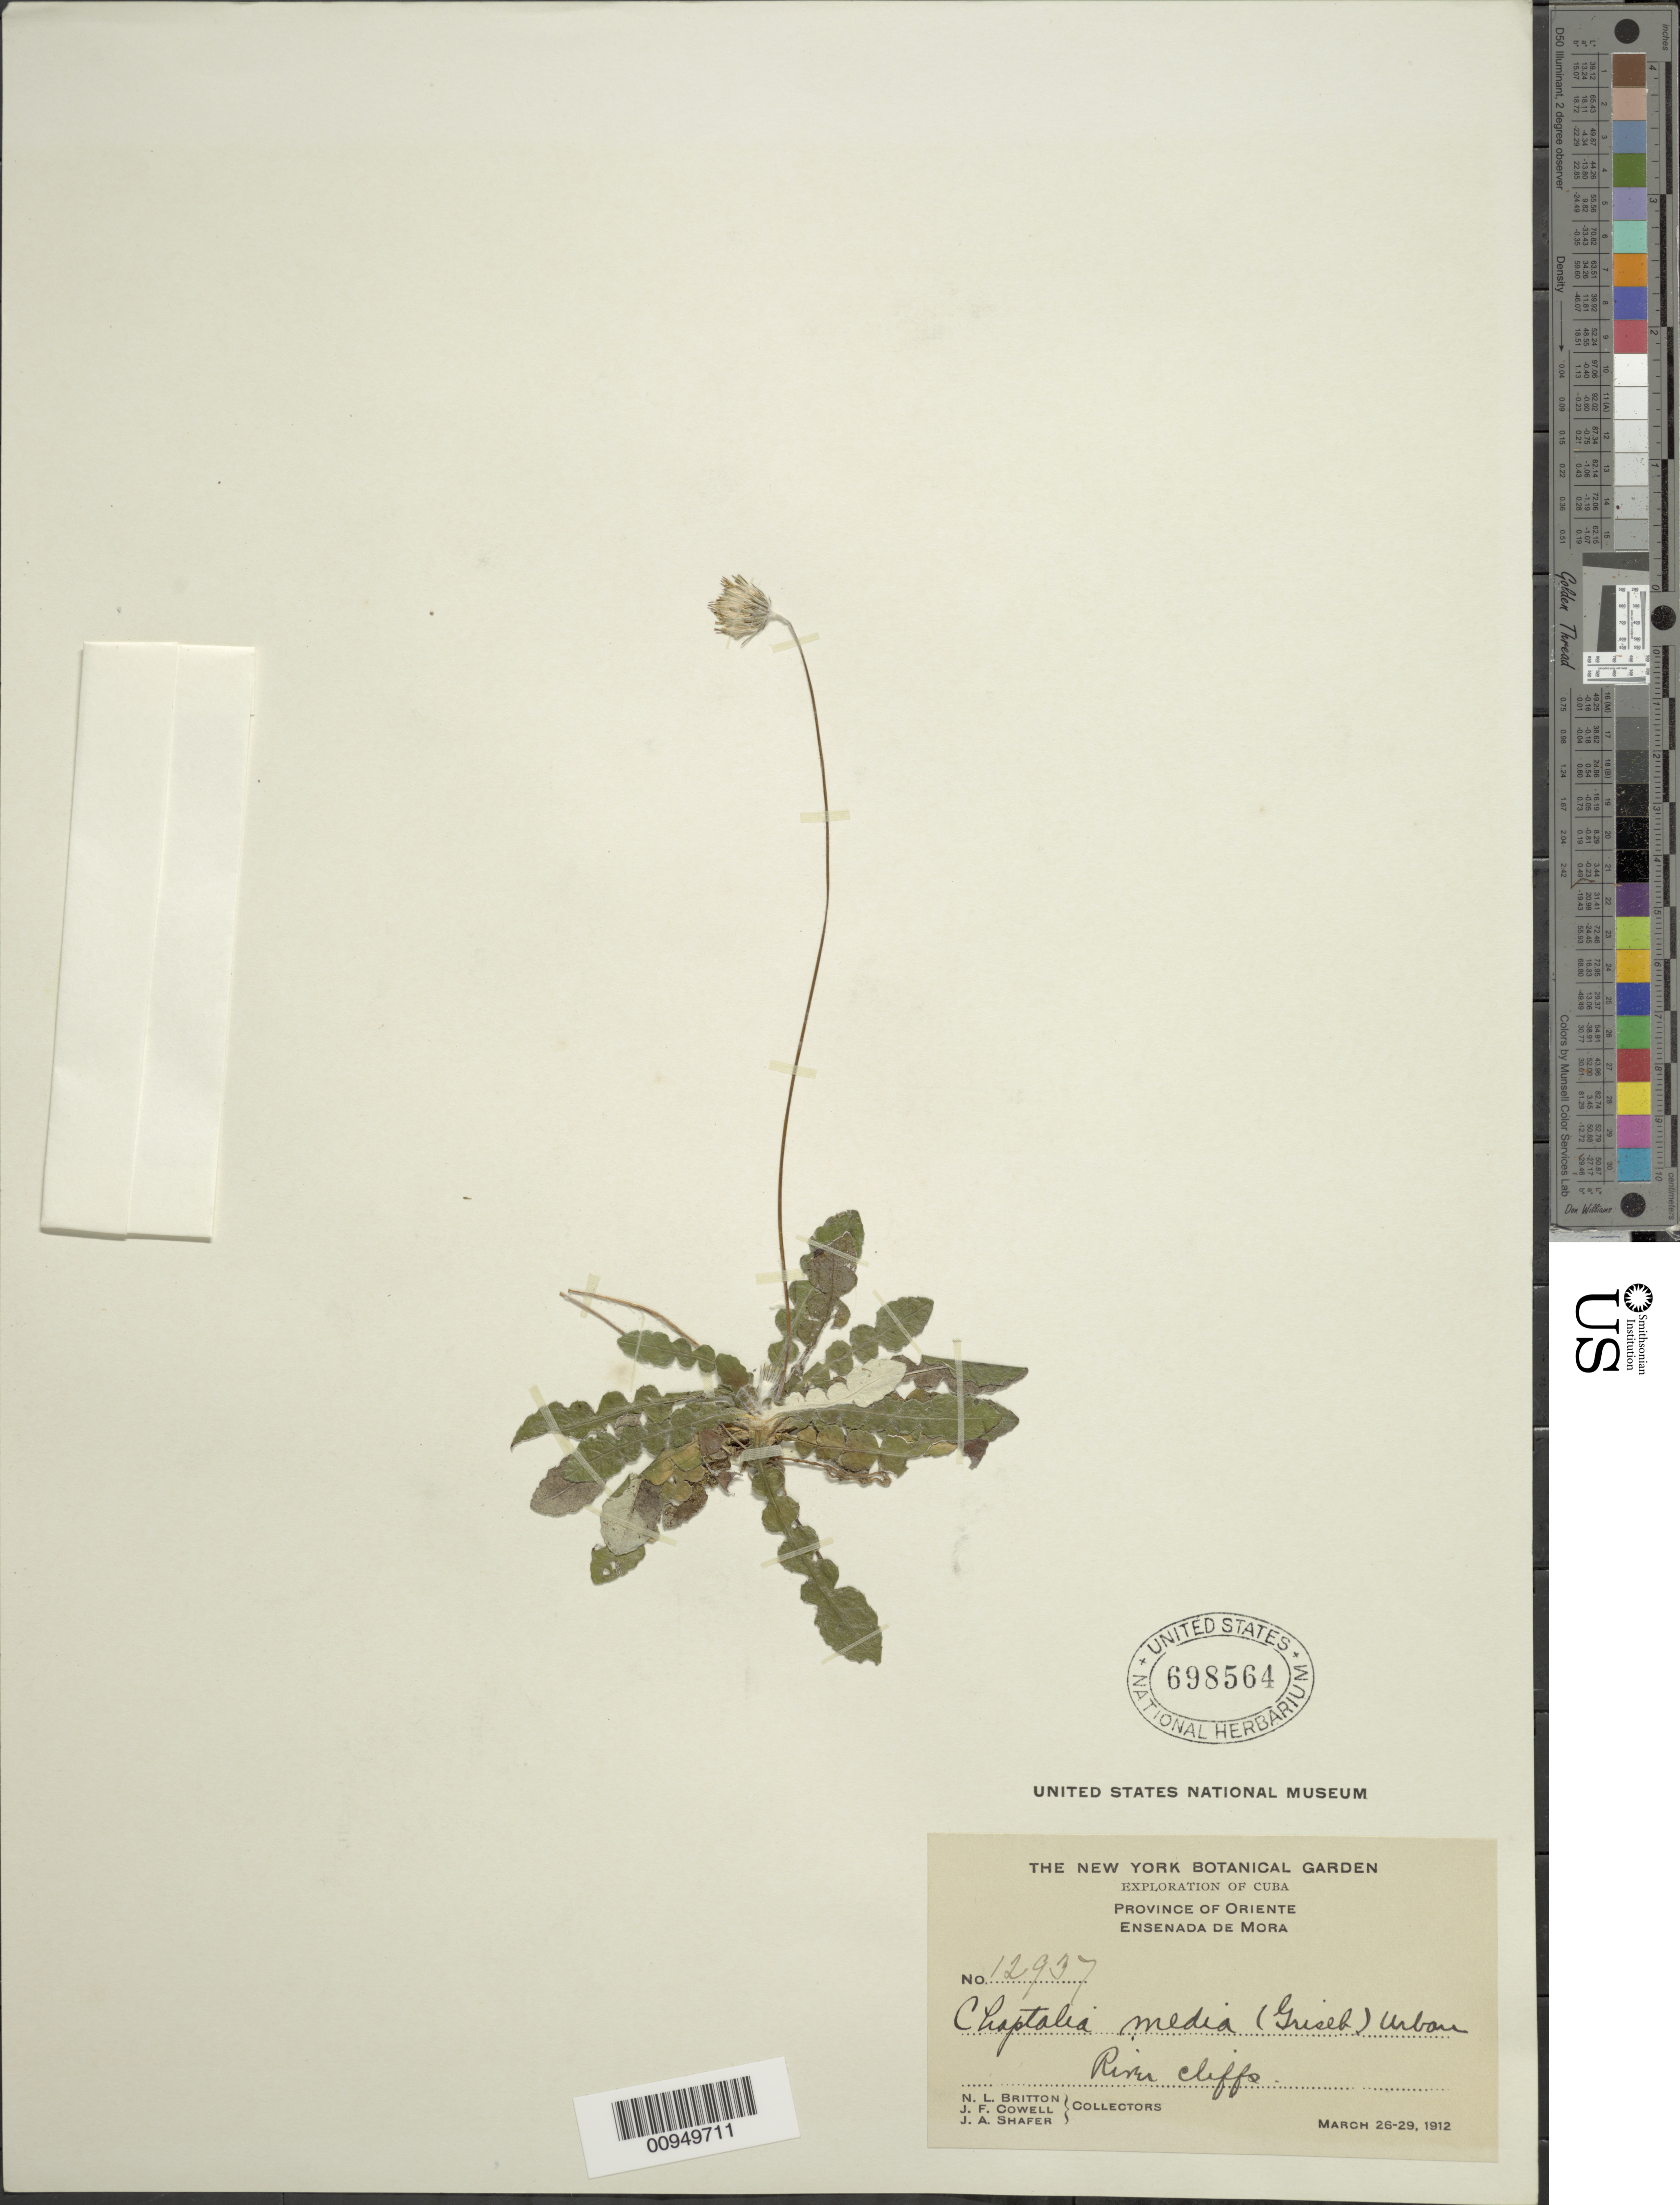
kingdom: Plantae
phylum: Tracheophyta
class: Magnoliopsida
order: Asterales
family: Asteraceae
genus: Chaptalia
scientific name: Chaptalia media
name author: (C. Wright) Urb.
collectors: N. Britton, J. F. Cowell & J. A. Shafer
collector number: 12937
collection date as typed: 26 Mar 1912 to 29 Mar 1912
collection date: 1912-03-26/1912-03-29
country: Cuba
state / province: Oriente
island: Cuba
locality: Ensenada de Mora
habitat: River cliffs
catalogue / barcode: US 698564